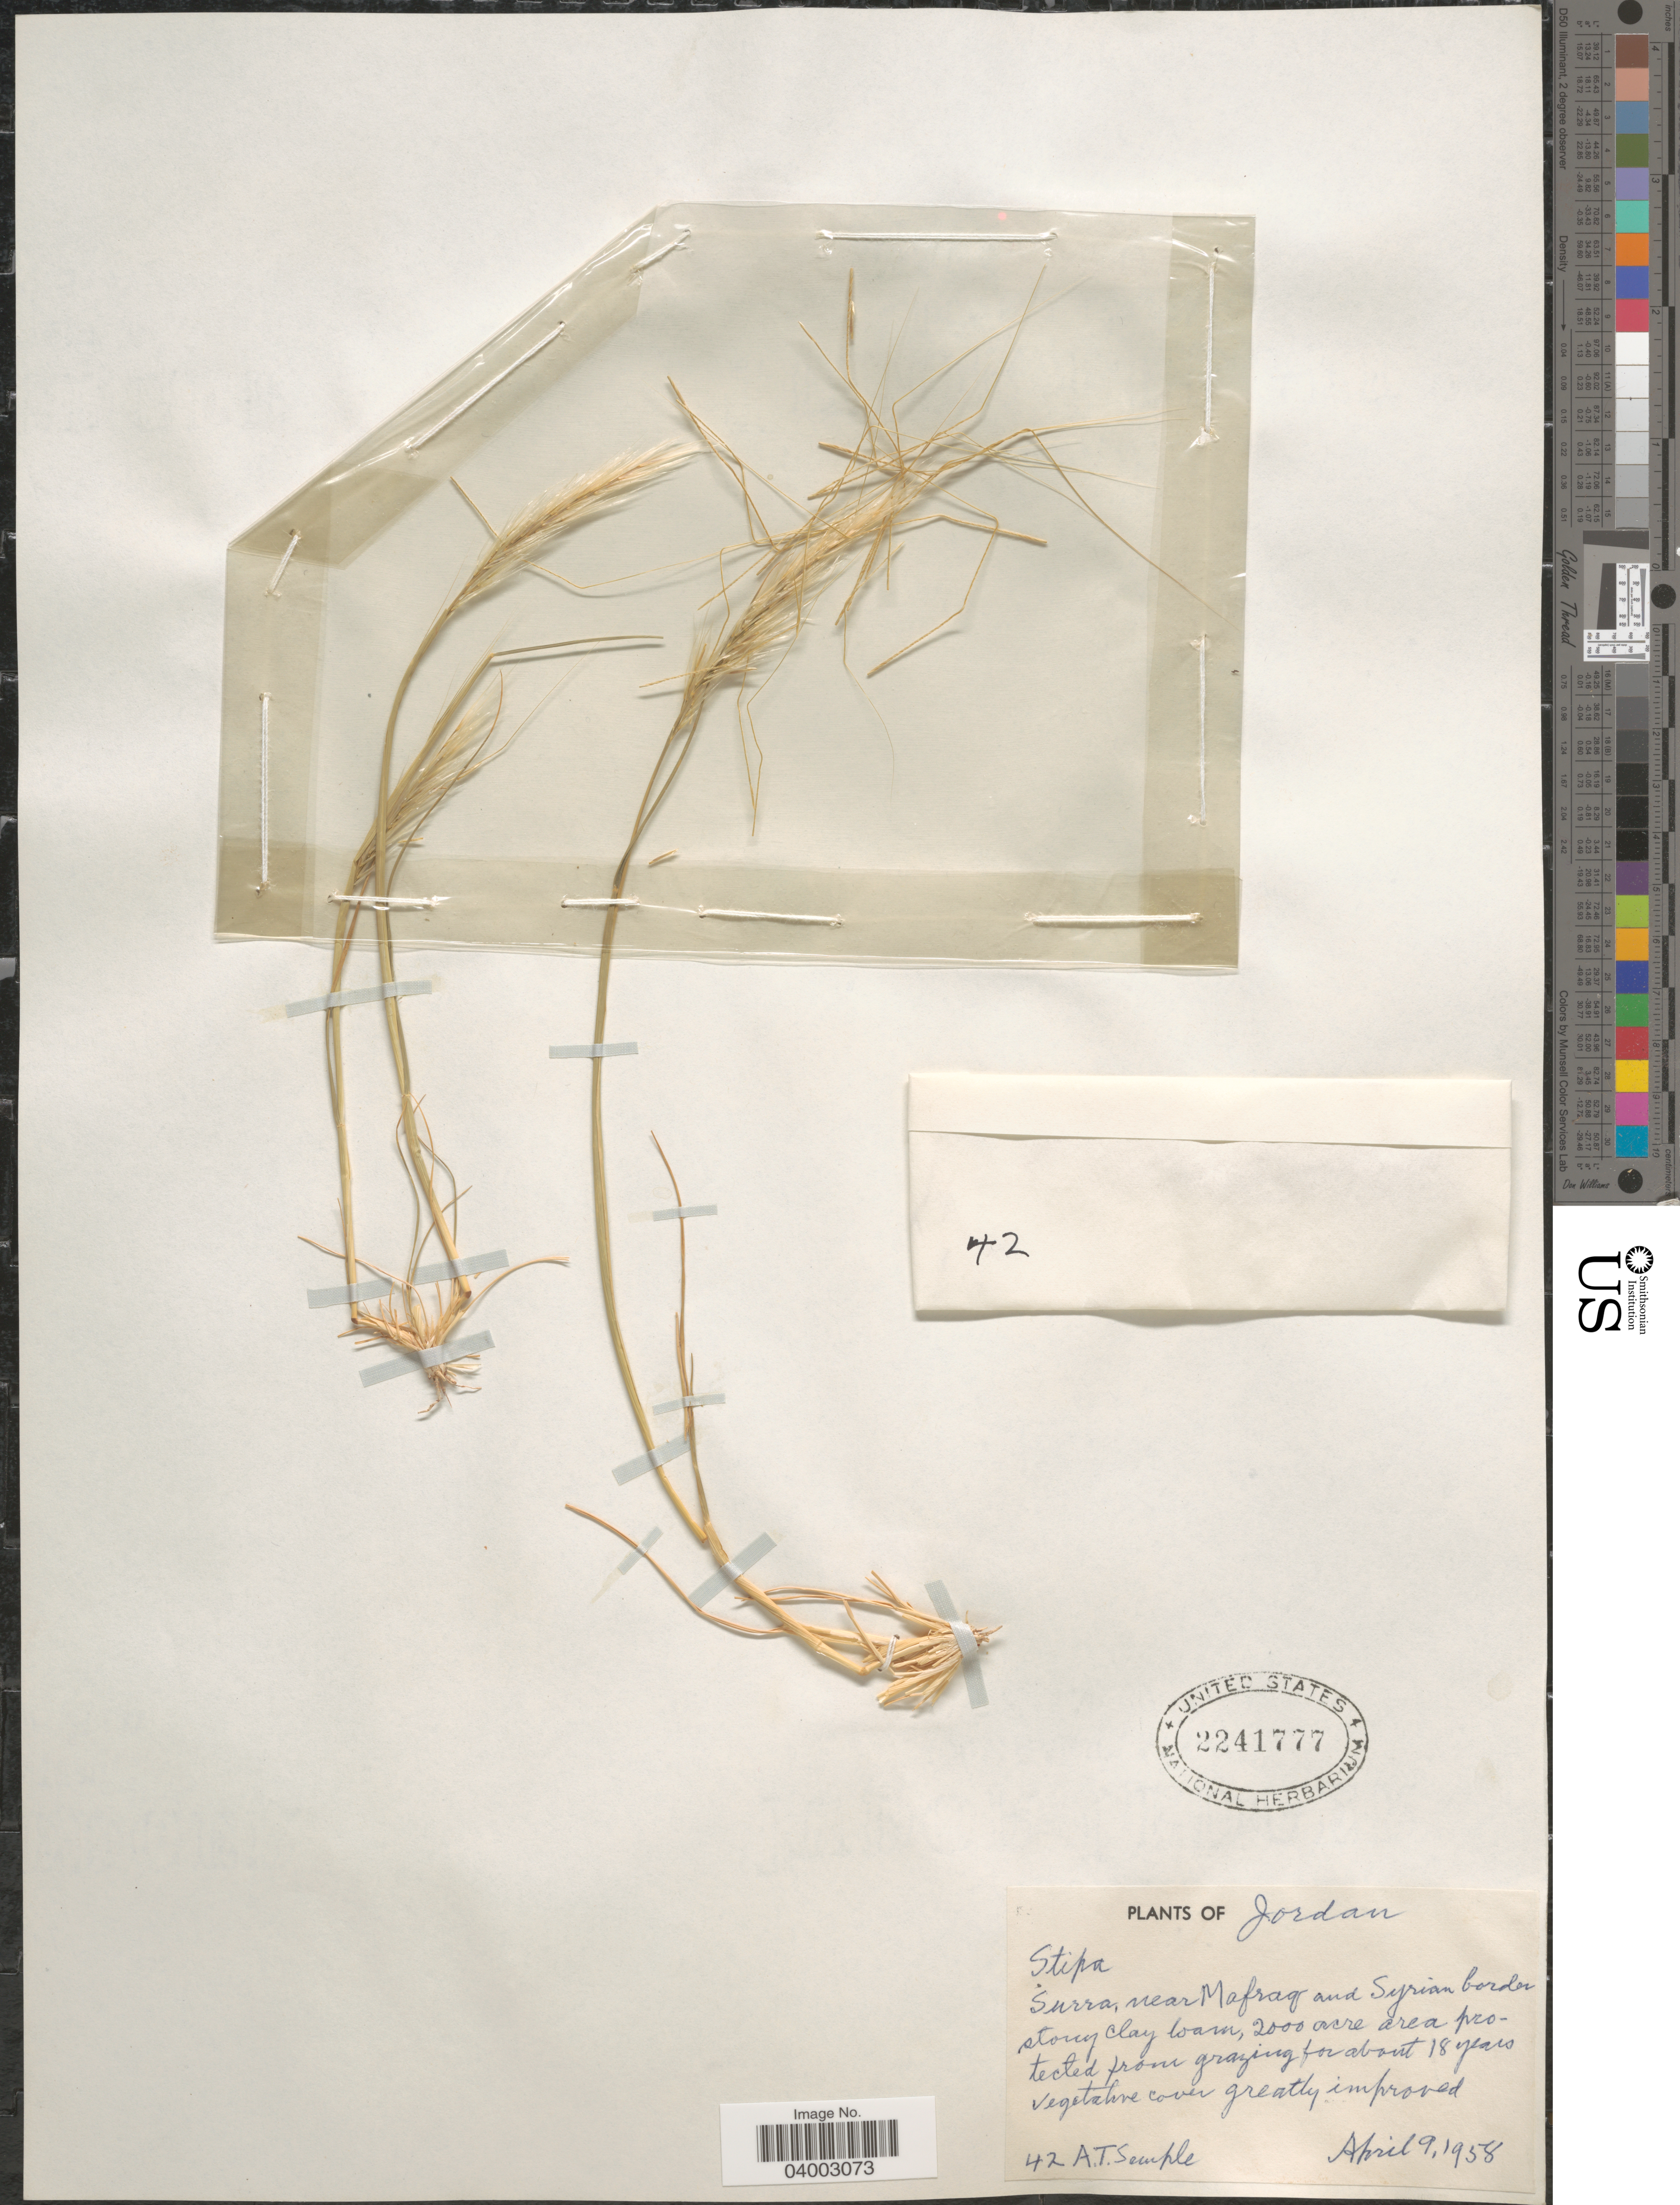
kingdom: Plantae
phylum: Tracheophyta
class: Liliopsida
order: Poales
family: Poaceae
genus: Stipa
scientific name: Stipa sp.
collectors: A. Semple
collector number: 42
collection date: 1958-04-09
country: Jordan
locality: Surra, near Mafraq and Syrian border.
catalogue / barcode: US 2241777